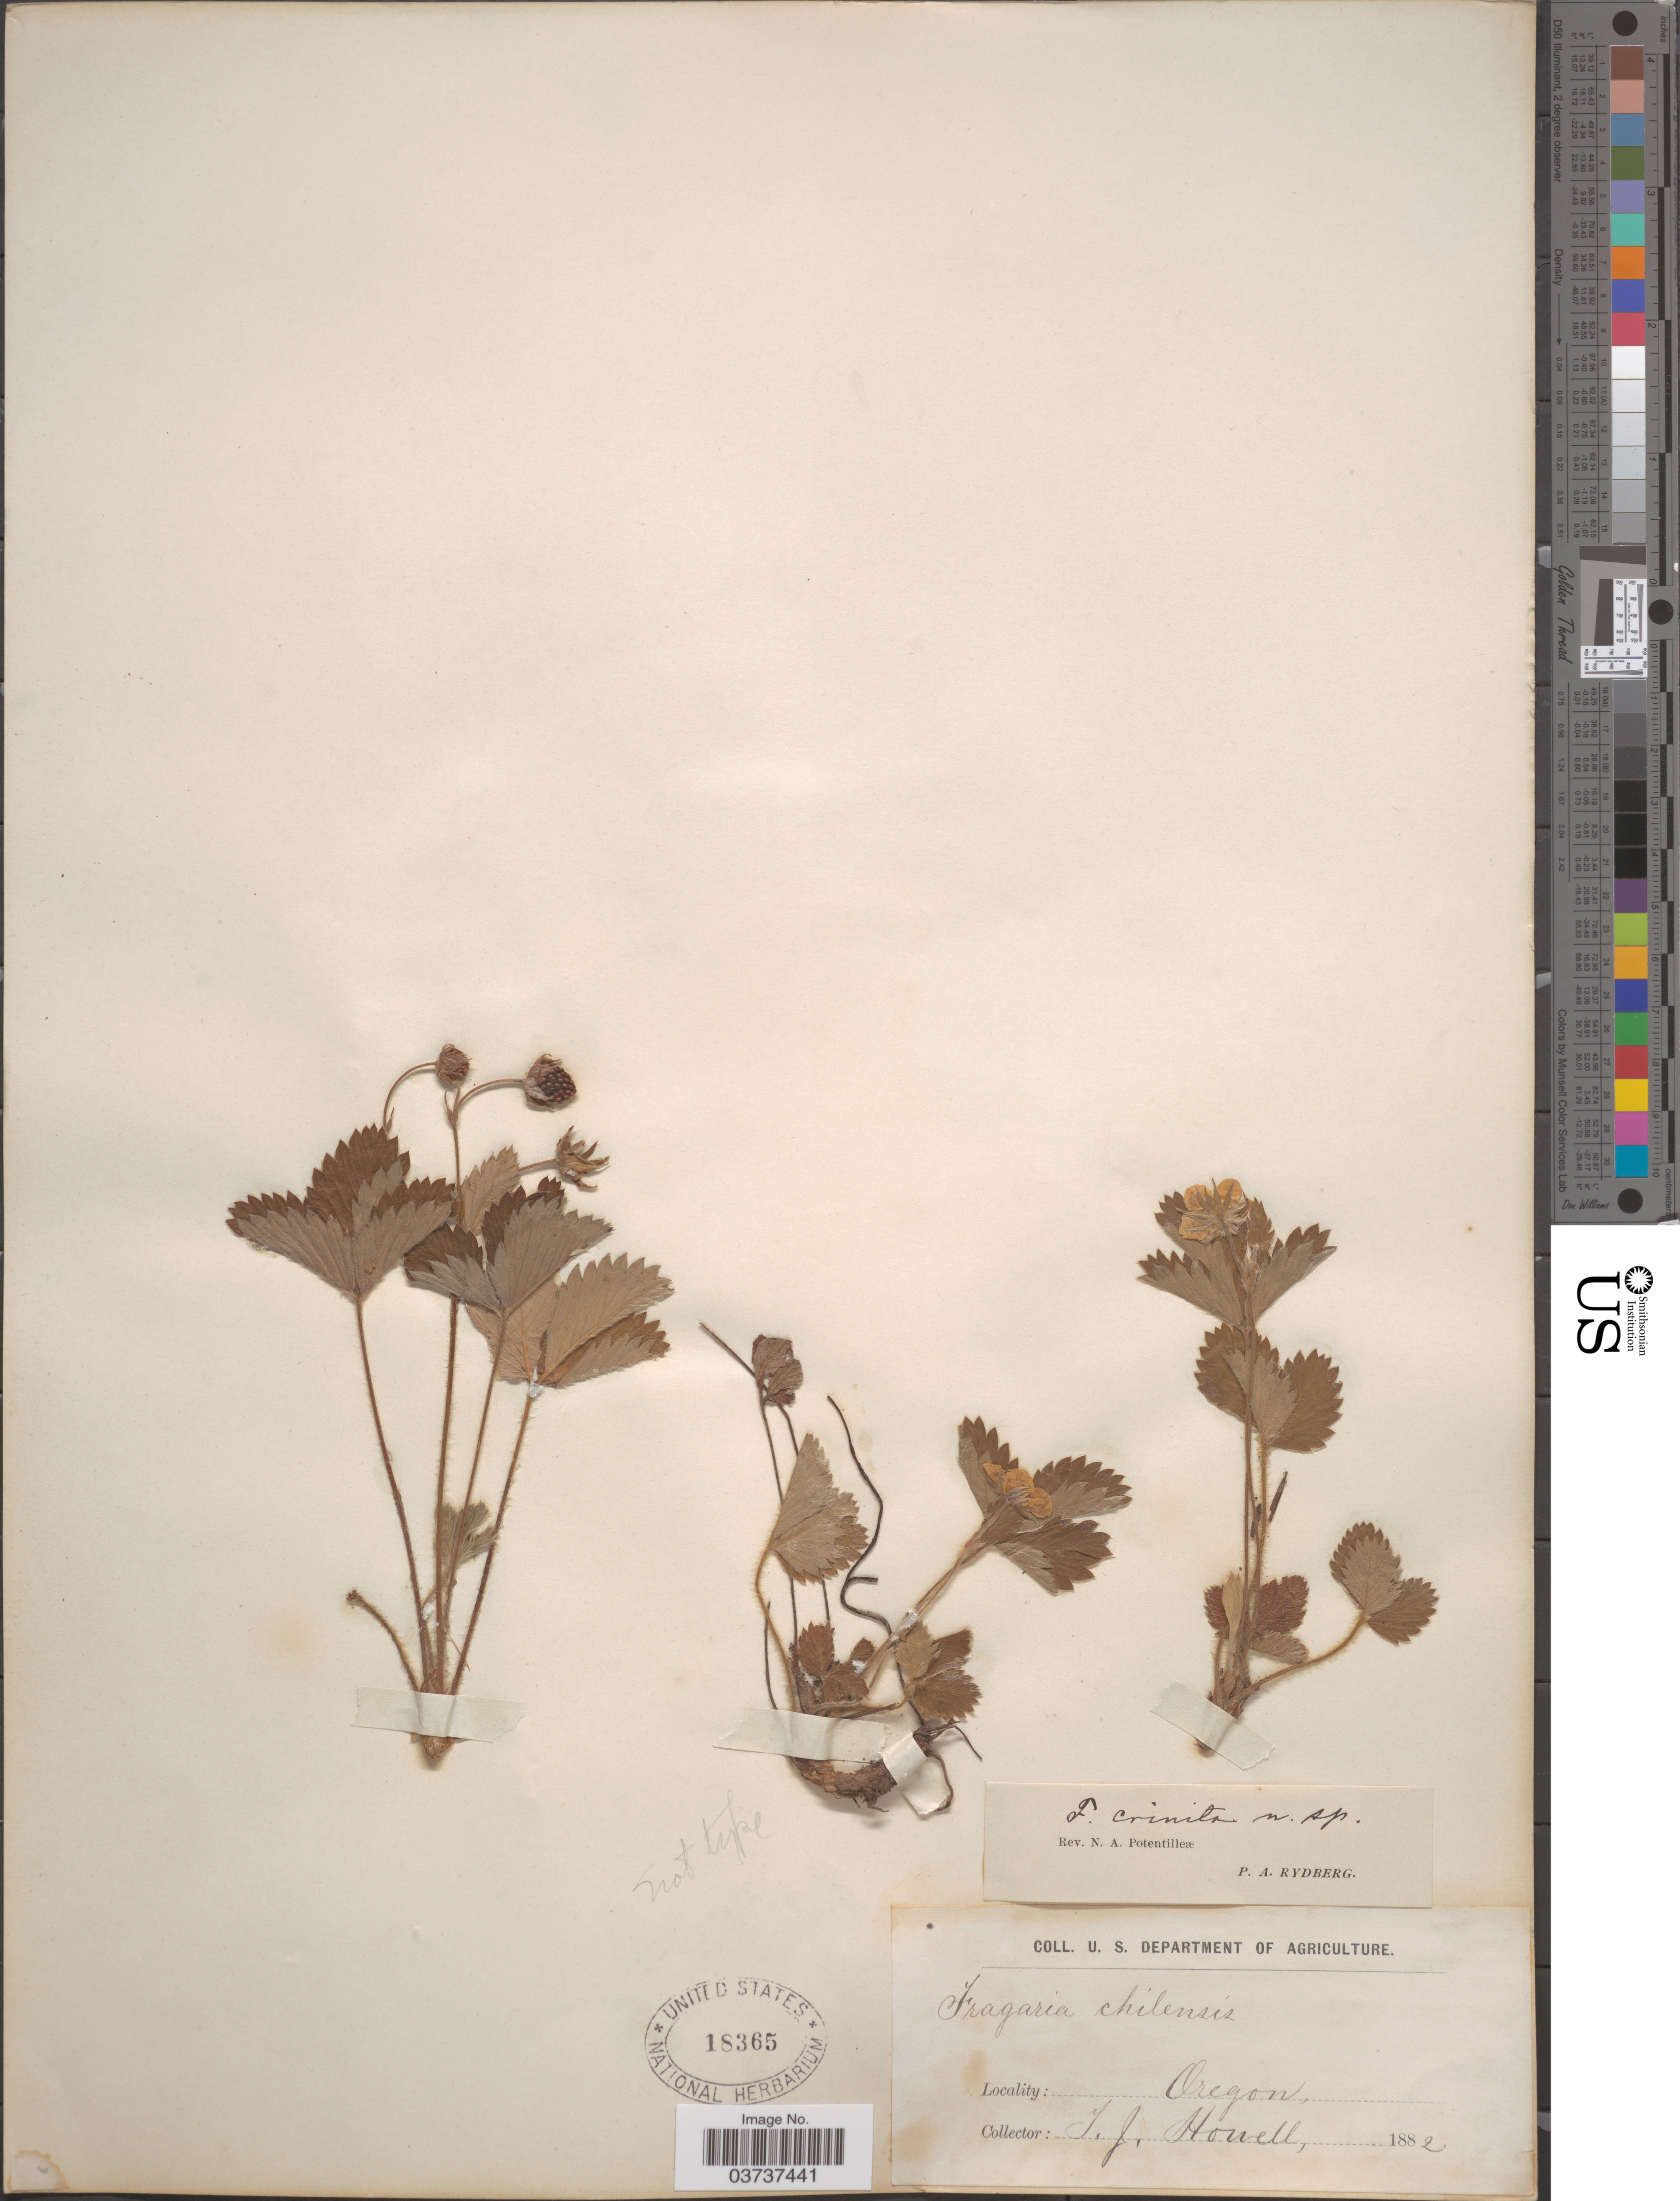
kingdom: Plantae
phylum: Tracheophyta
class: Magnoliopsida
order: Rosales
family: Rosaceae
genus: Fragaria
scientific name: Fragaria vesca subsp. bracteata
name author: L.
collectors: T. J. Howell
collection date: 1882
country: United States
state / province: Oregon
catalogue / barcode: US 18365